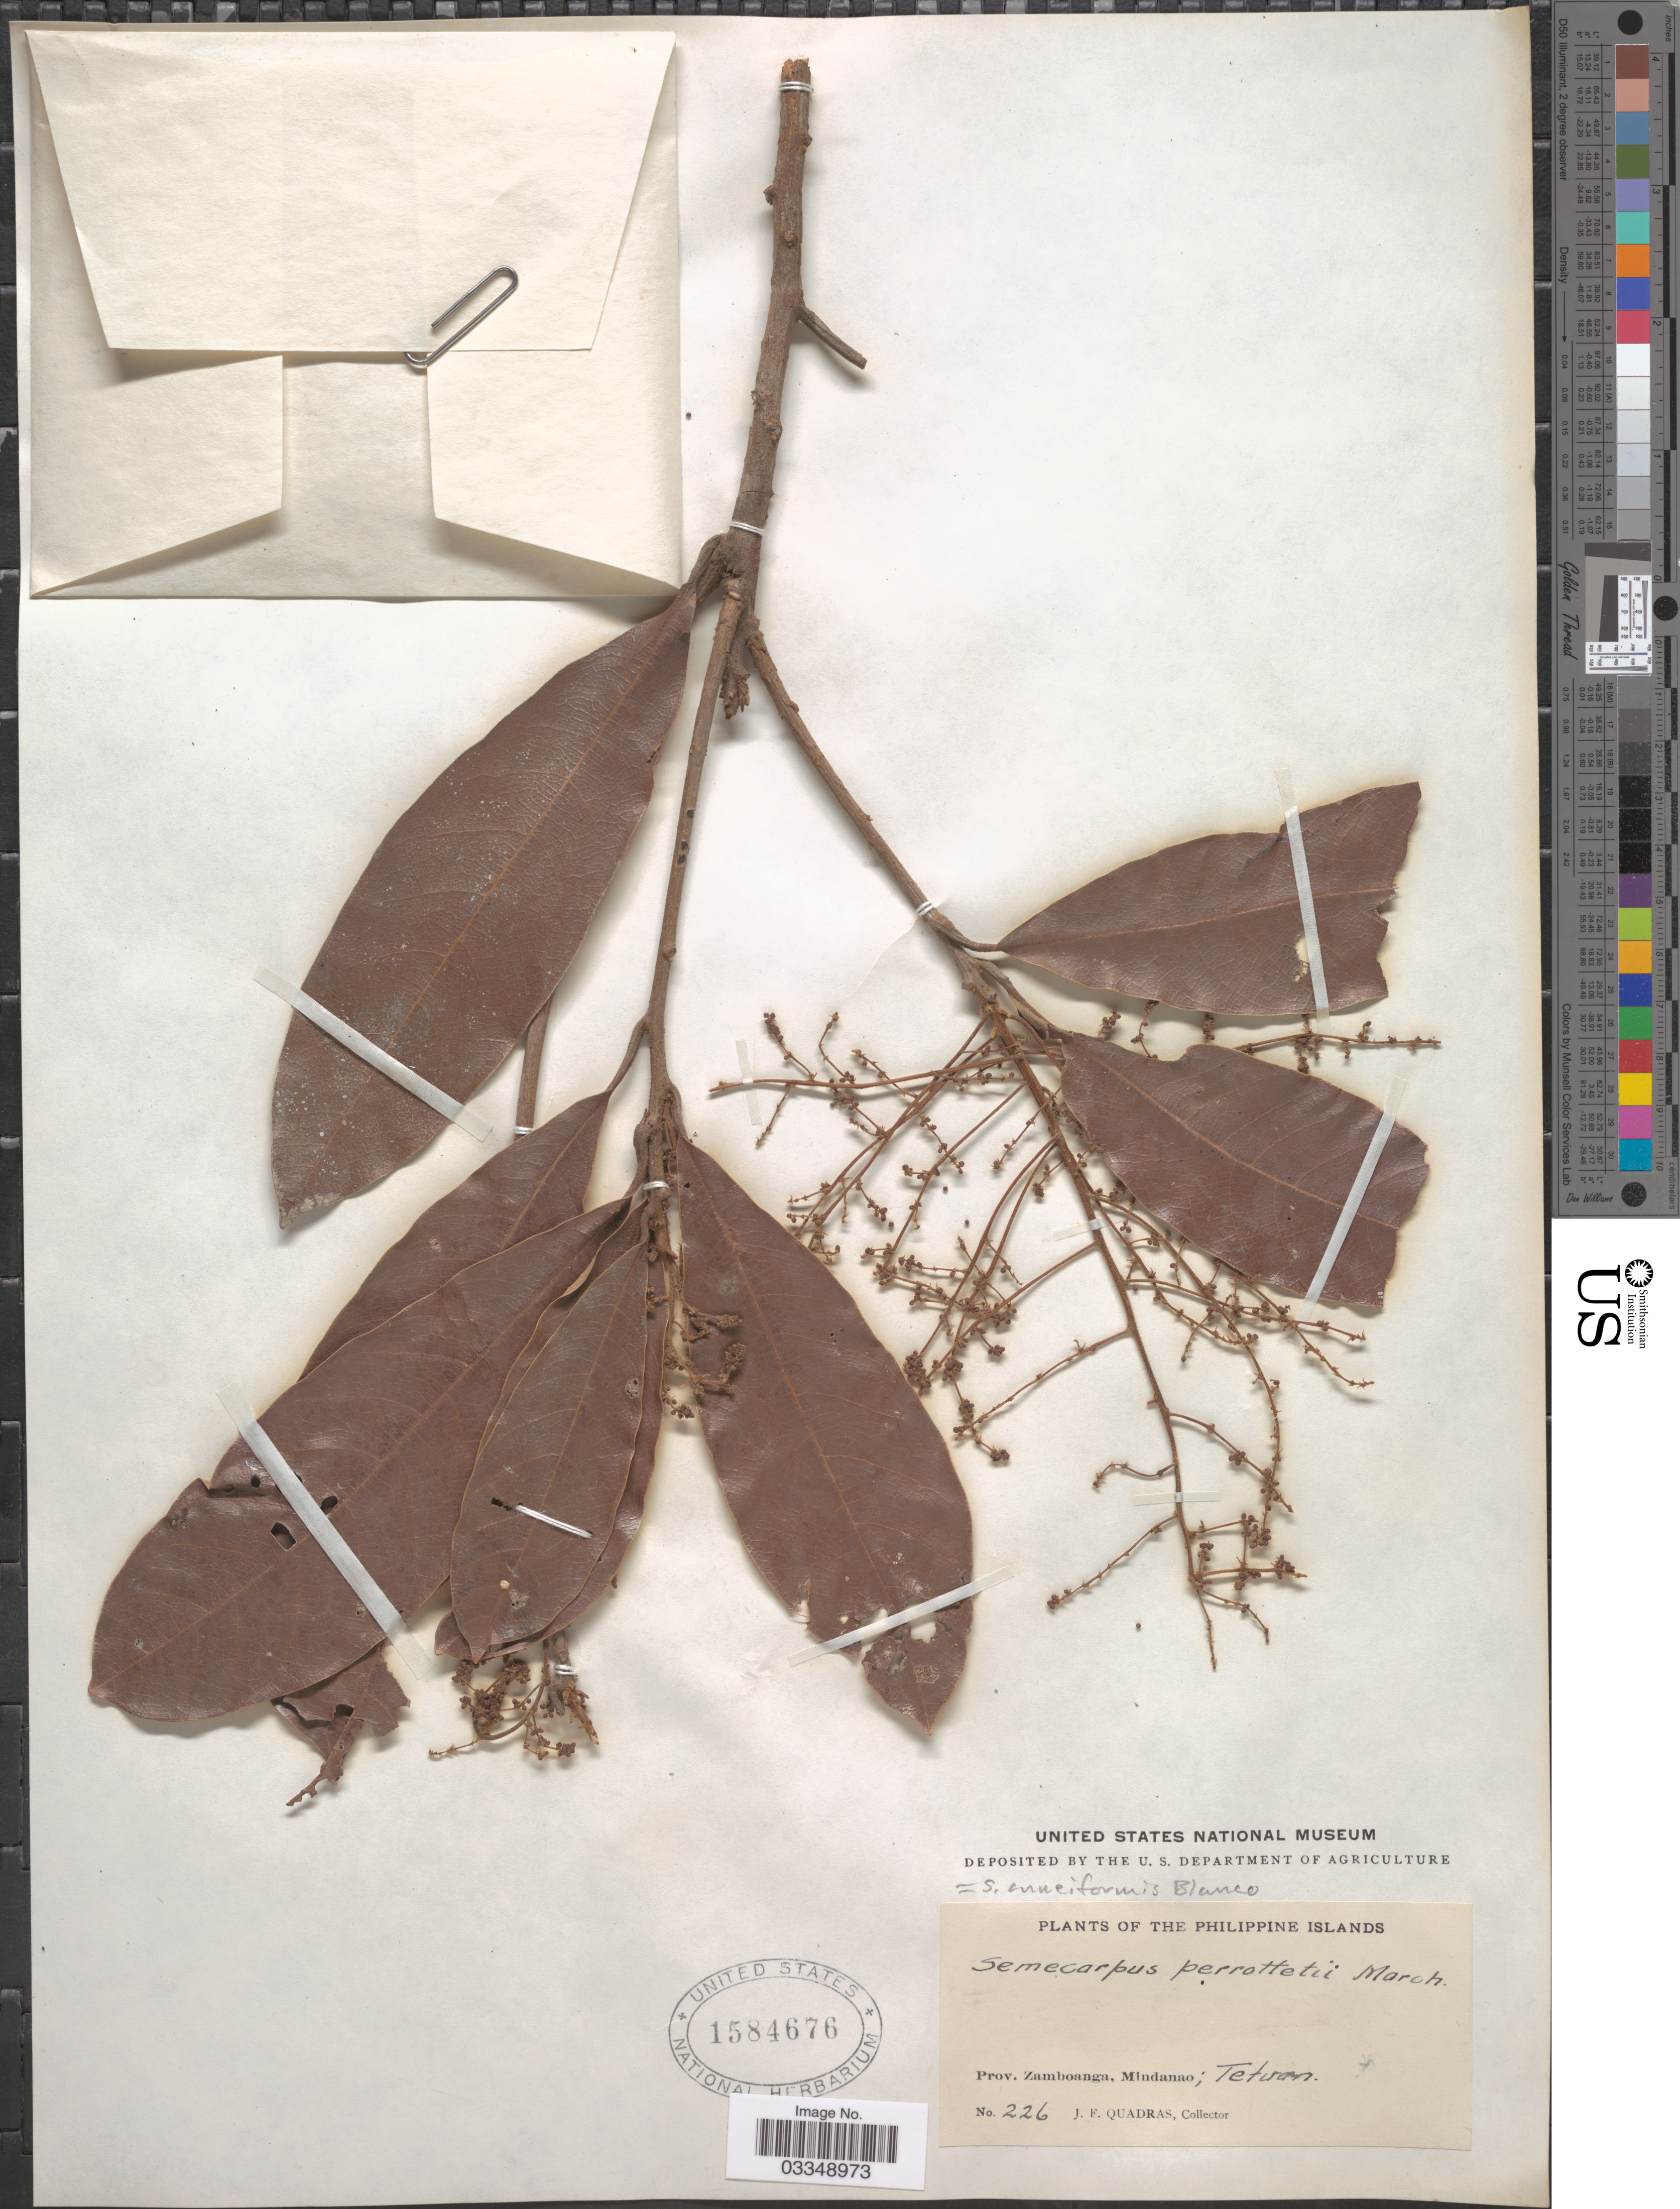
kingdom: Plantae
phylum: Tracheophyta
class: Magnoliopsida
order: Sapindales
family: Anacardiaceae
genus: Semecarpus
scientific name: Semecarpus cuneiformis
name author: Blanco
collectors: J. Quadras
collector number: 226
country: Philippines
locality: Prov. Zamboanga, Mindanao; Tetuan.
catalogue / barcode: US 1584676